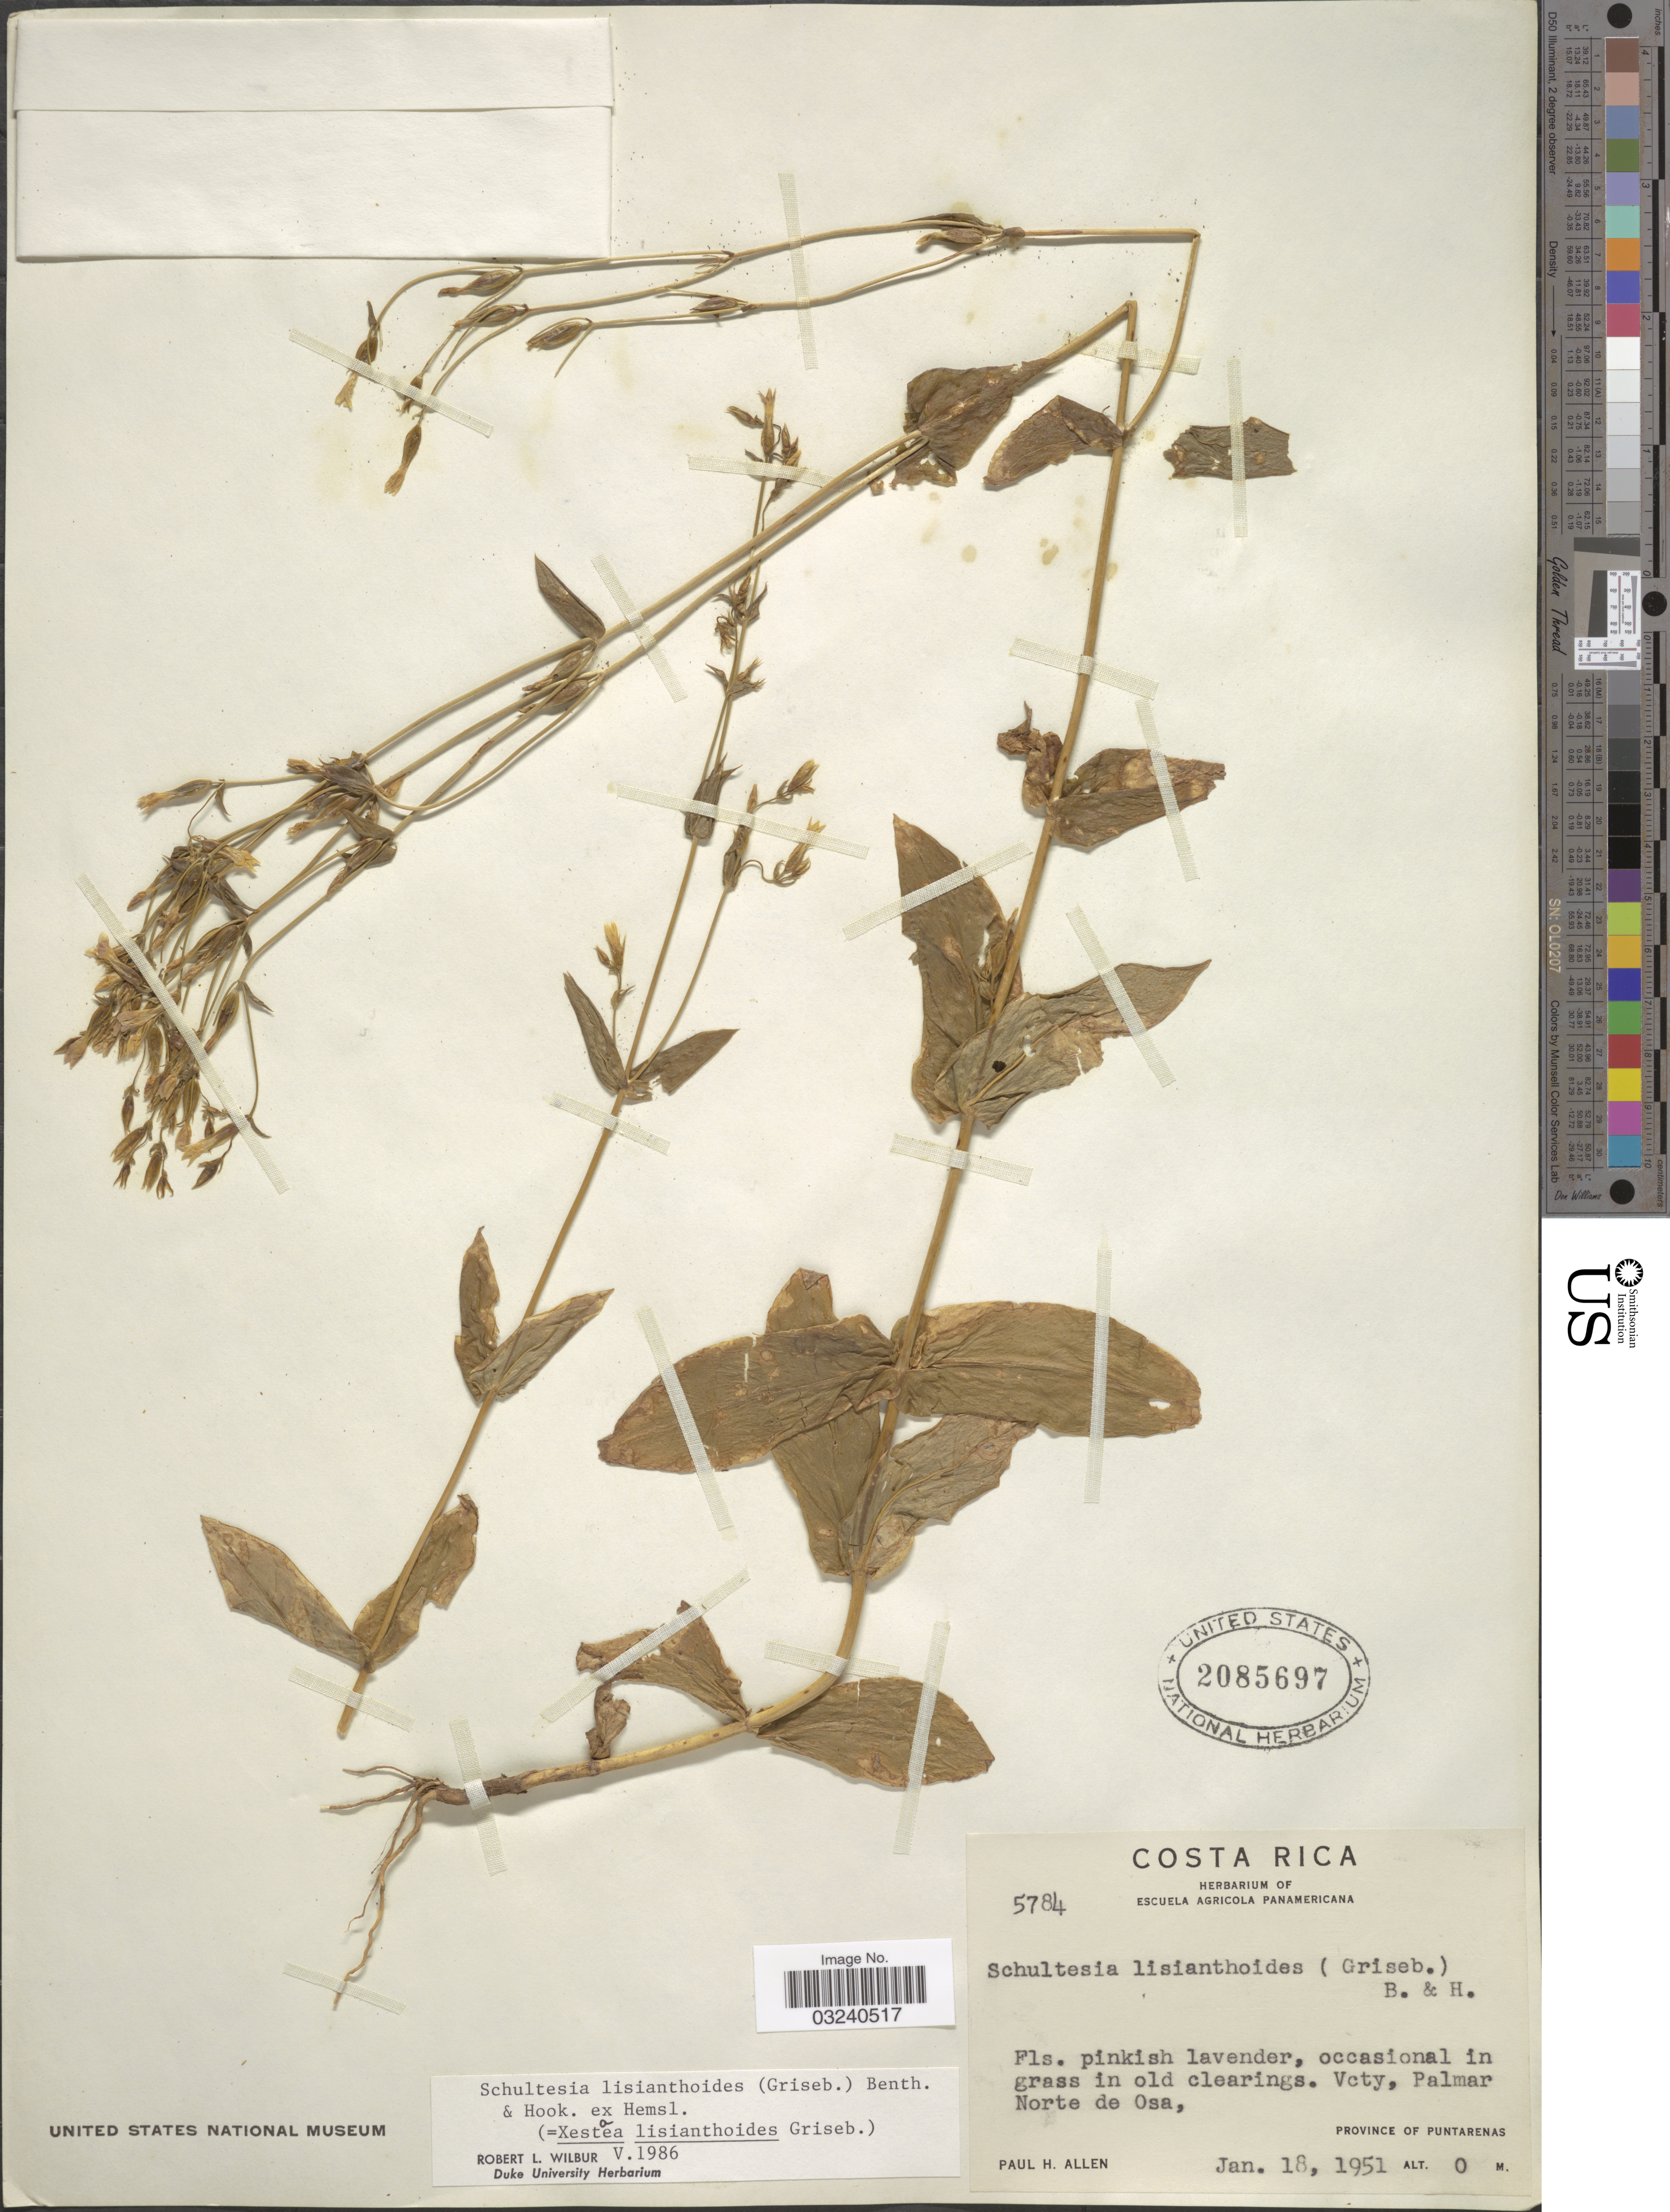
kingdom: Plantae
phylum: Tracheophyta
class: Magnoliopsida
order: Gentianales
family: Gentianaceae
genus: Schultesia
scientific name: Schultesia lisianthoides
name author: (Griseb.) Benth. & Hook. f. ex Hemsl.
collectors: P. H. Allen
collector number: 5784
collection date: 1951-01-18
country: Costa Rica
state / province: Puntarenas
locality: Vcty, Palmar Norte de Osa.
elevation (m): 0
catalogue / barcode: US 2085697